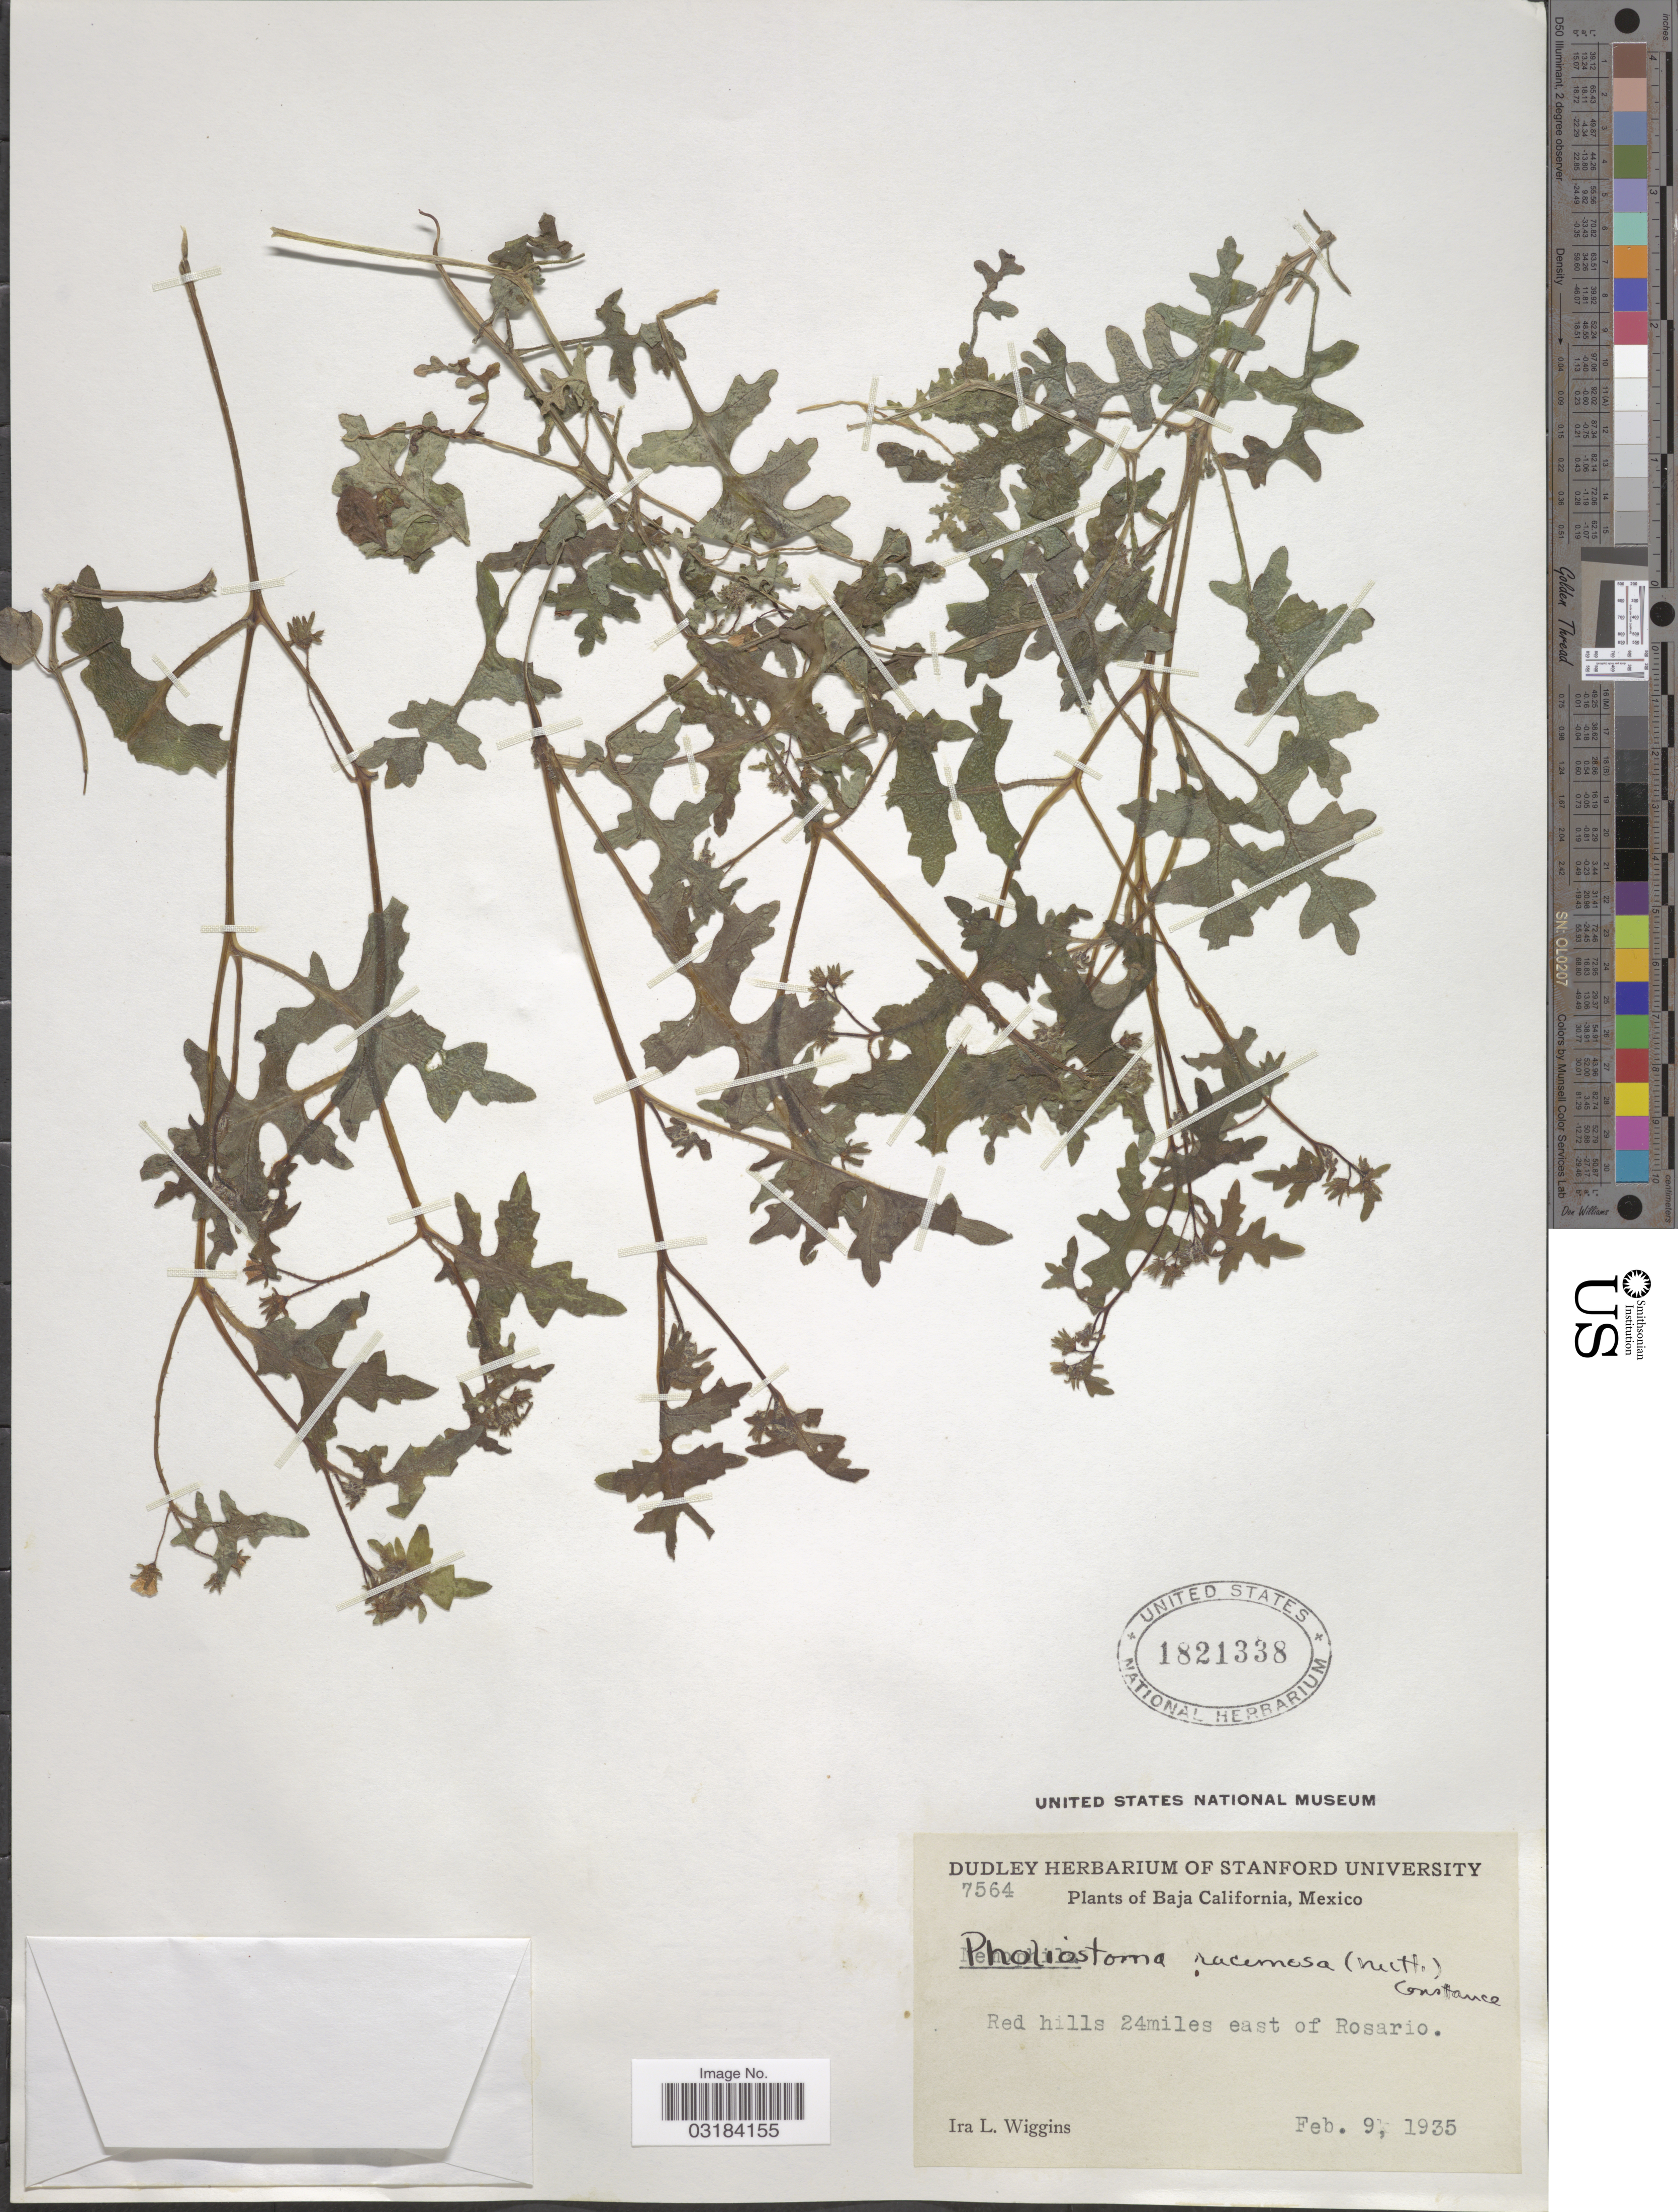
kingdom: Plantae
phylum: Tracheophyta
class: Magnoliopsida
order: Boraginales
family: Hydrophyllaceae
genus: Pholistoma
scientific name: Pholistoma racemosum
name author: (Nutt. ex A. Gray) Constance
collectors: I. L. Wiggins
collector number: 7564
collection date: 1935-02-09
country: Mexico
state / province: Baja California Norte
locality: Red hills 24miles east of Rosario.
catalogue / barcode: US 1821338